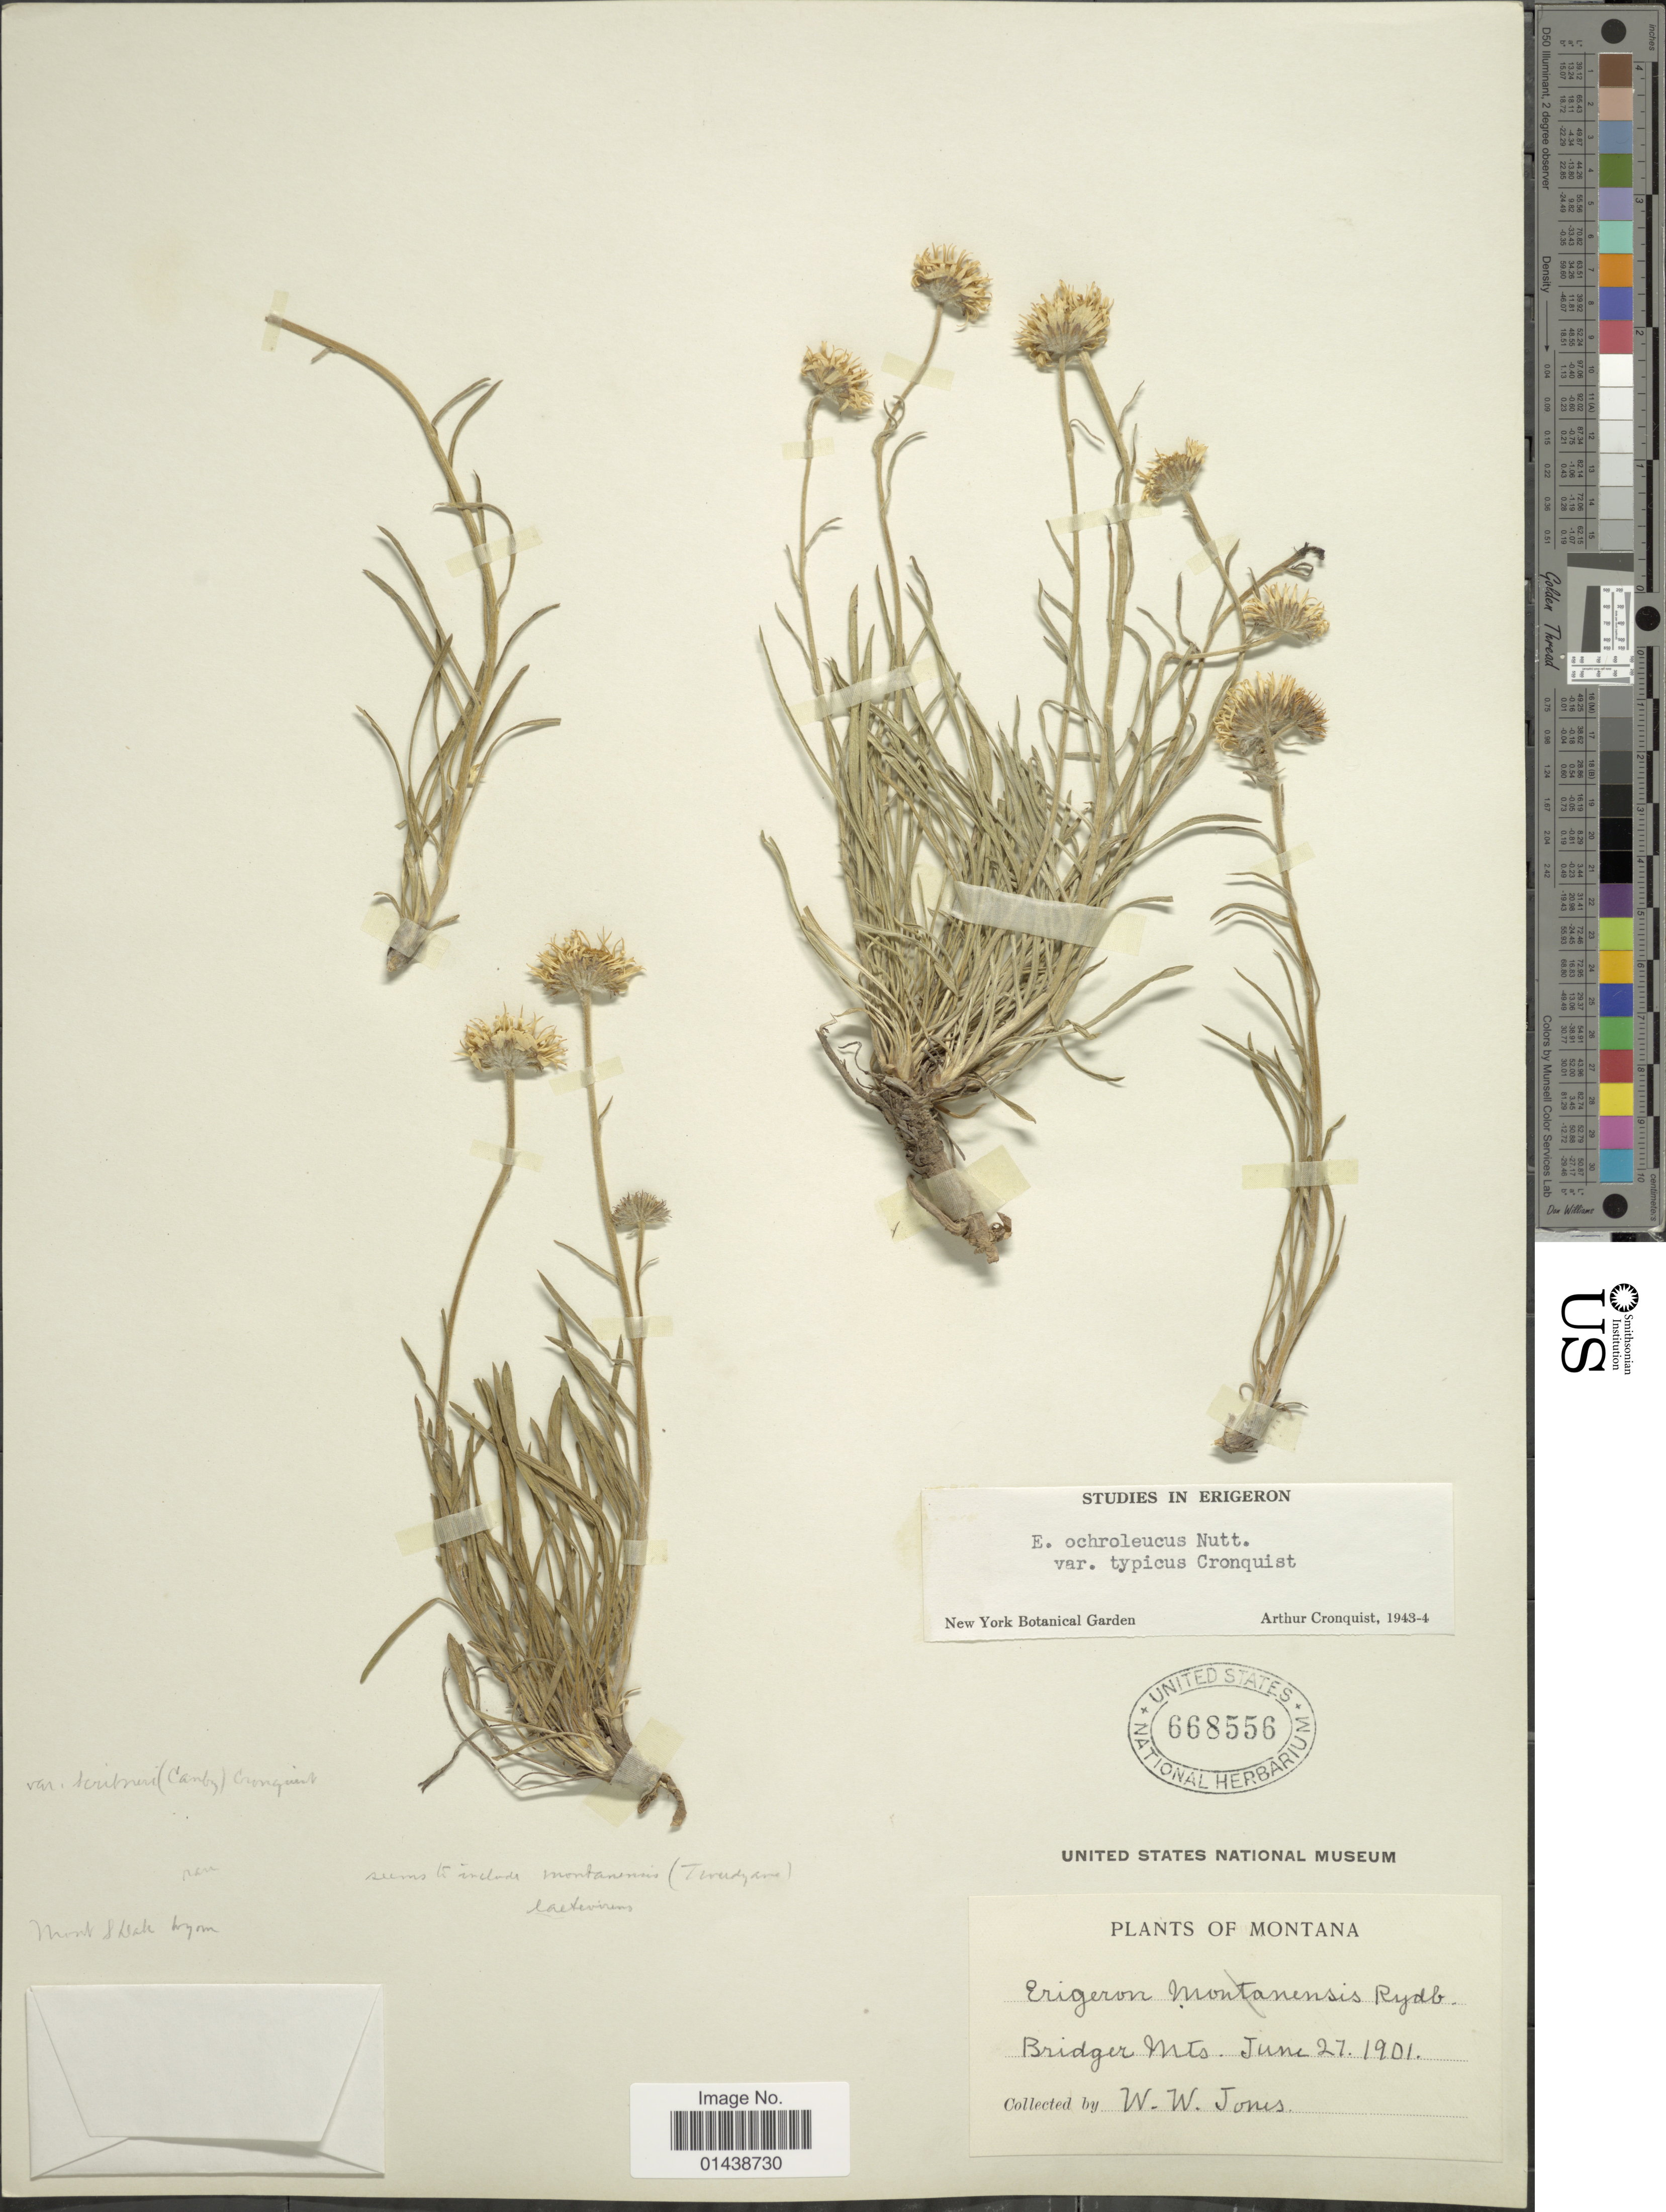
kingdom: Plantae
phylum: Tracheophyta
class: Magnoliopsida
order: Asterales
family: Asteraceae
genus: Erigeron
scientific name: Erigeron ochroleucus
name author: Nutt.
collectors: W. W. Jones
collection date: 1901-06-27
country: United States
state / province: Montana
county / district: Gallatin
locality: Bridger Mts.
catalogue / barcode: US 668556